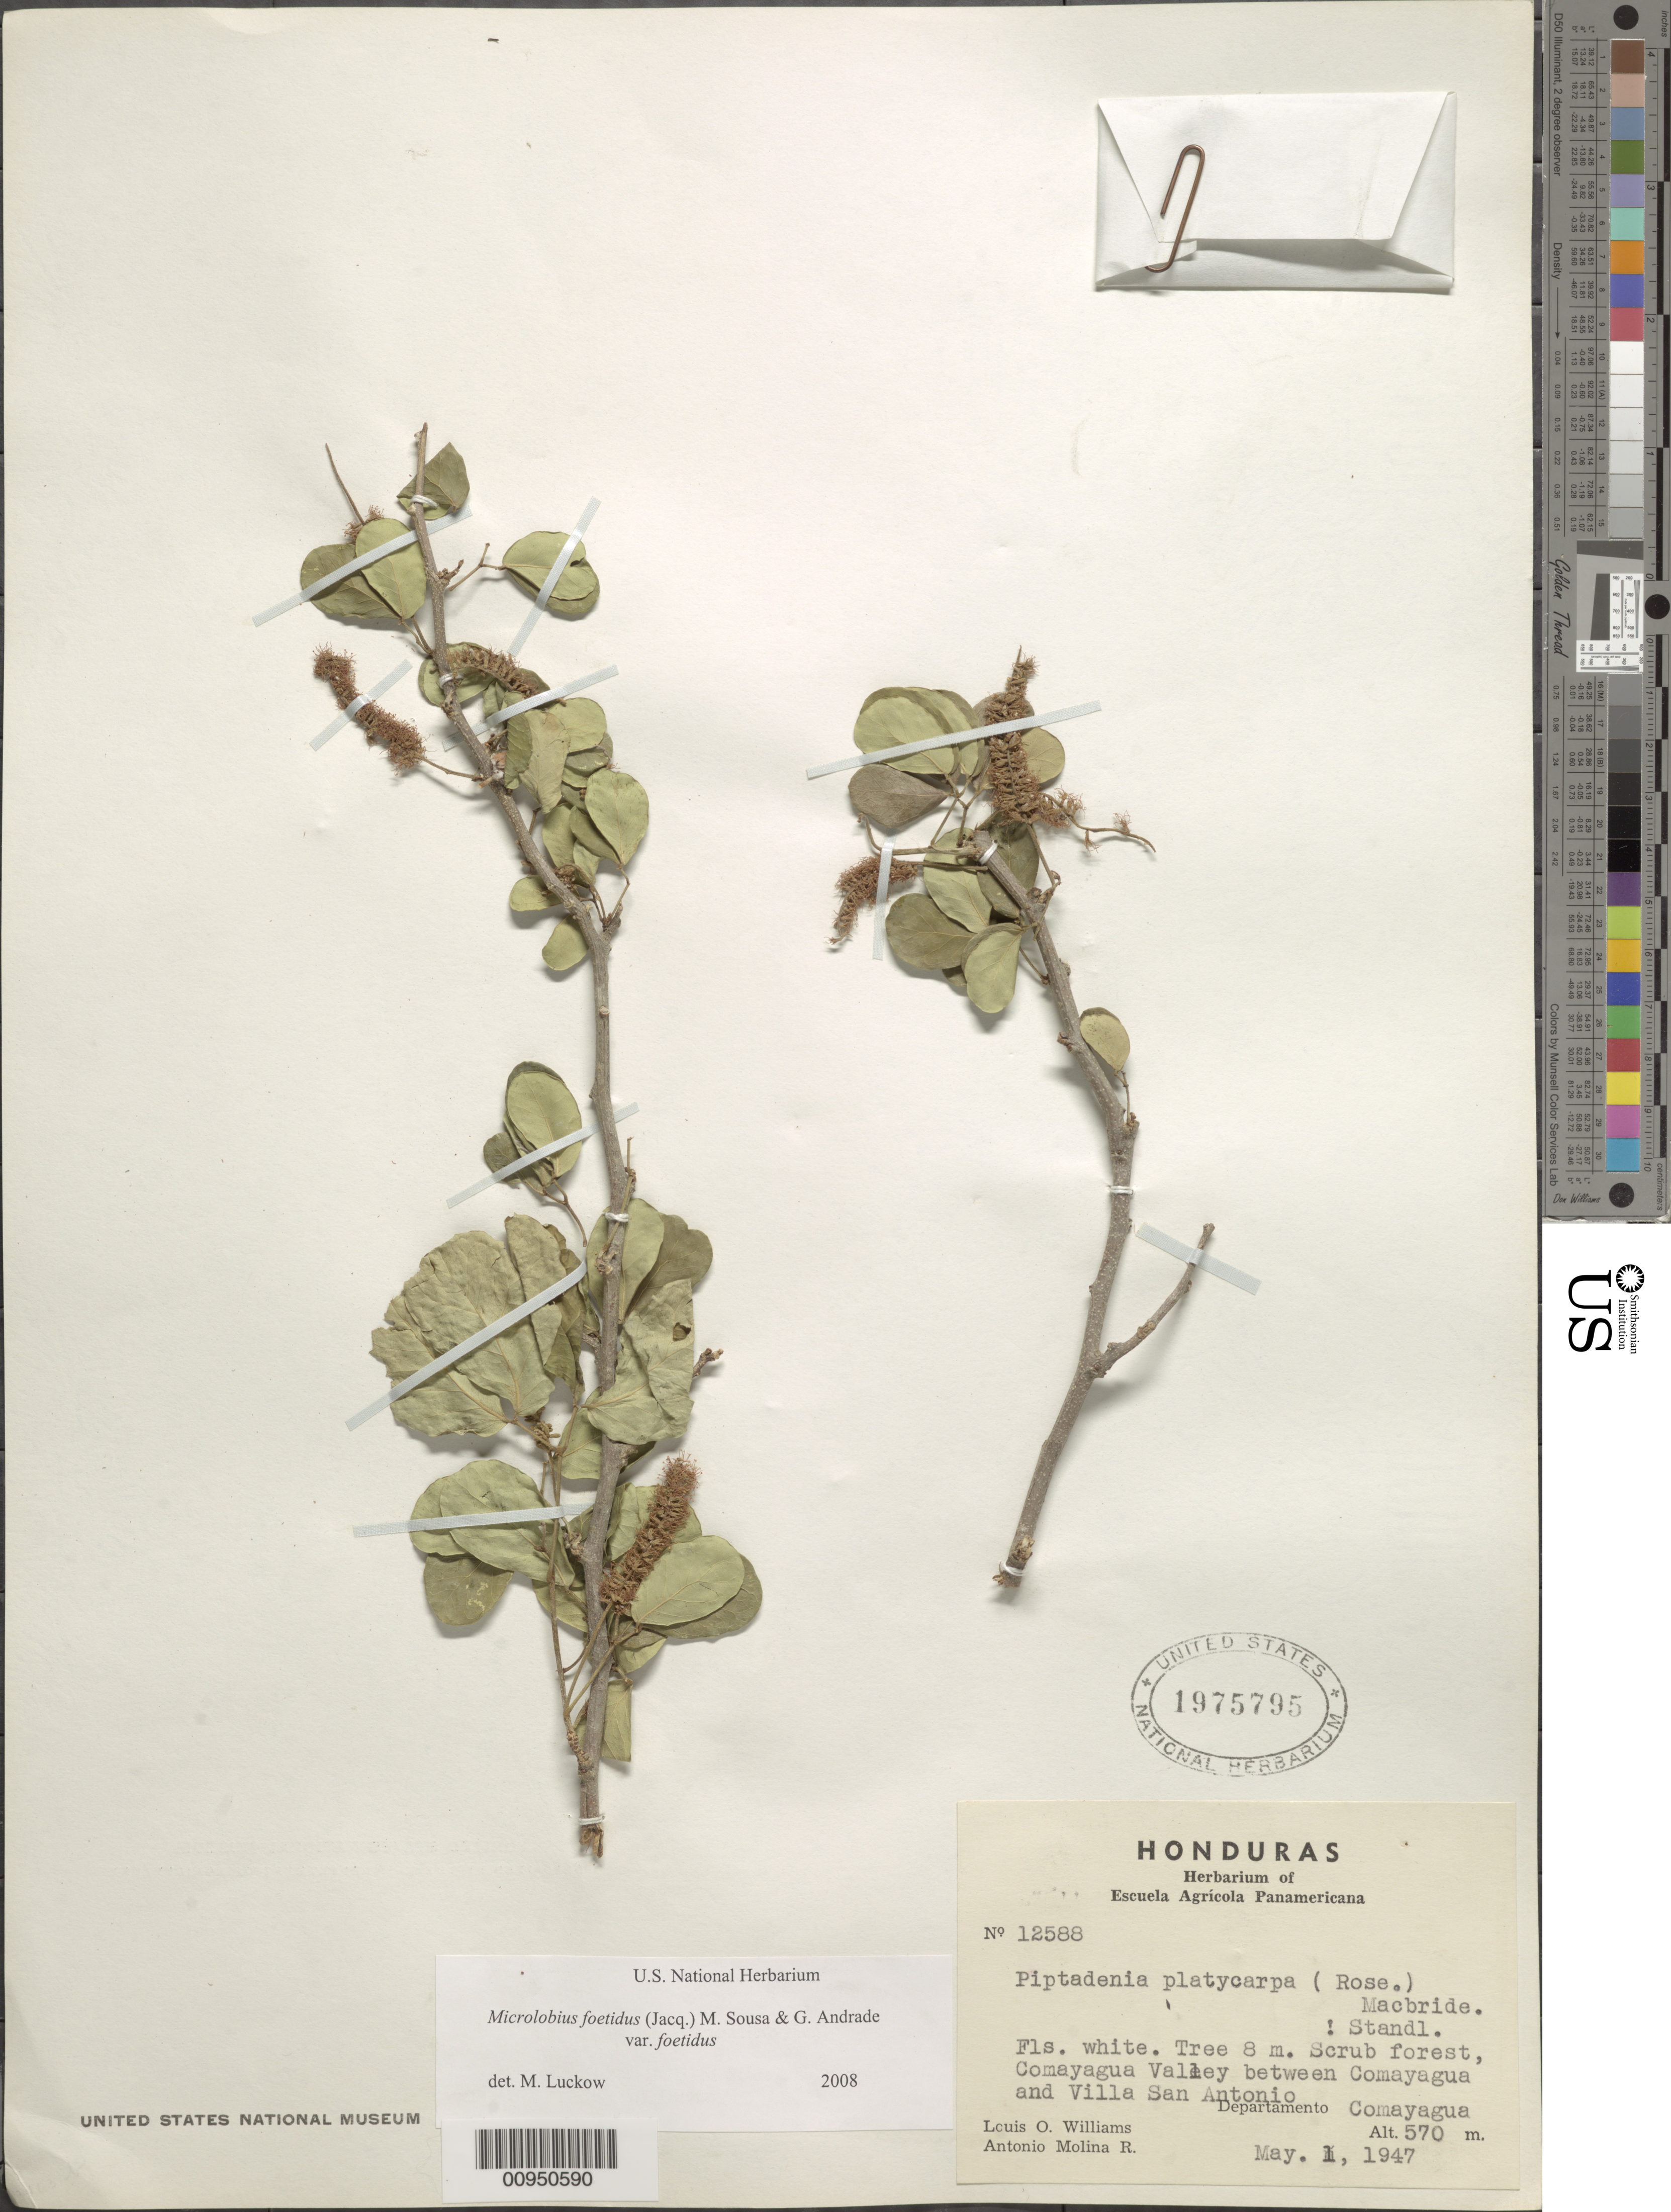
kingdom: Plantae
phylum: Tracheophyta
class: Magnoliopsida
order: Fabales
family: Fabaceae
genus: Microlobius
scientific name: Microlobius foetidus subsp. foetidus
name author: (Jacq.) M. Sousa & G. Andrade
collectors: L. O. Williams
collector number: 12588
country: Honduras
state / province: Comayagua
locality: Comayagua Valley between Comayagua and Villa San Antonio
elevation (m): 570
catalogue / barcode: US 1975795